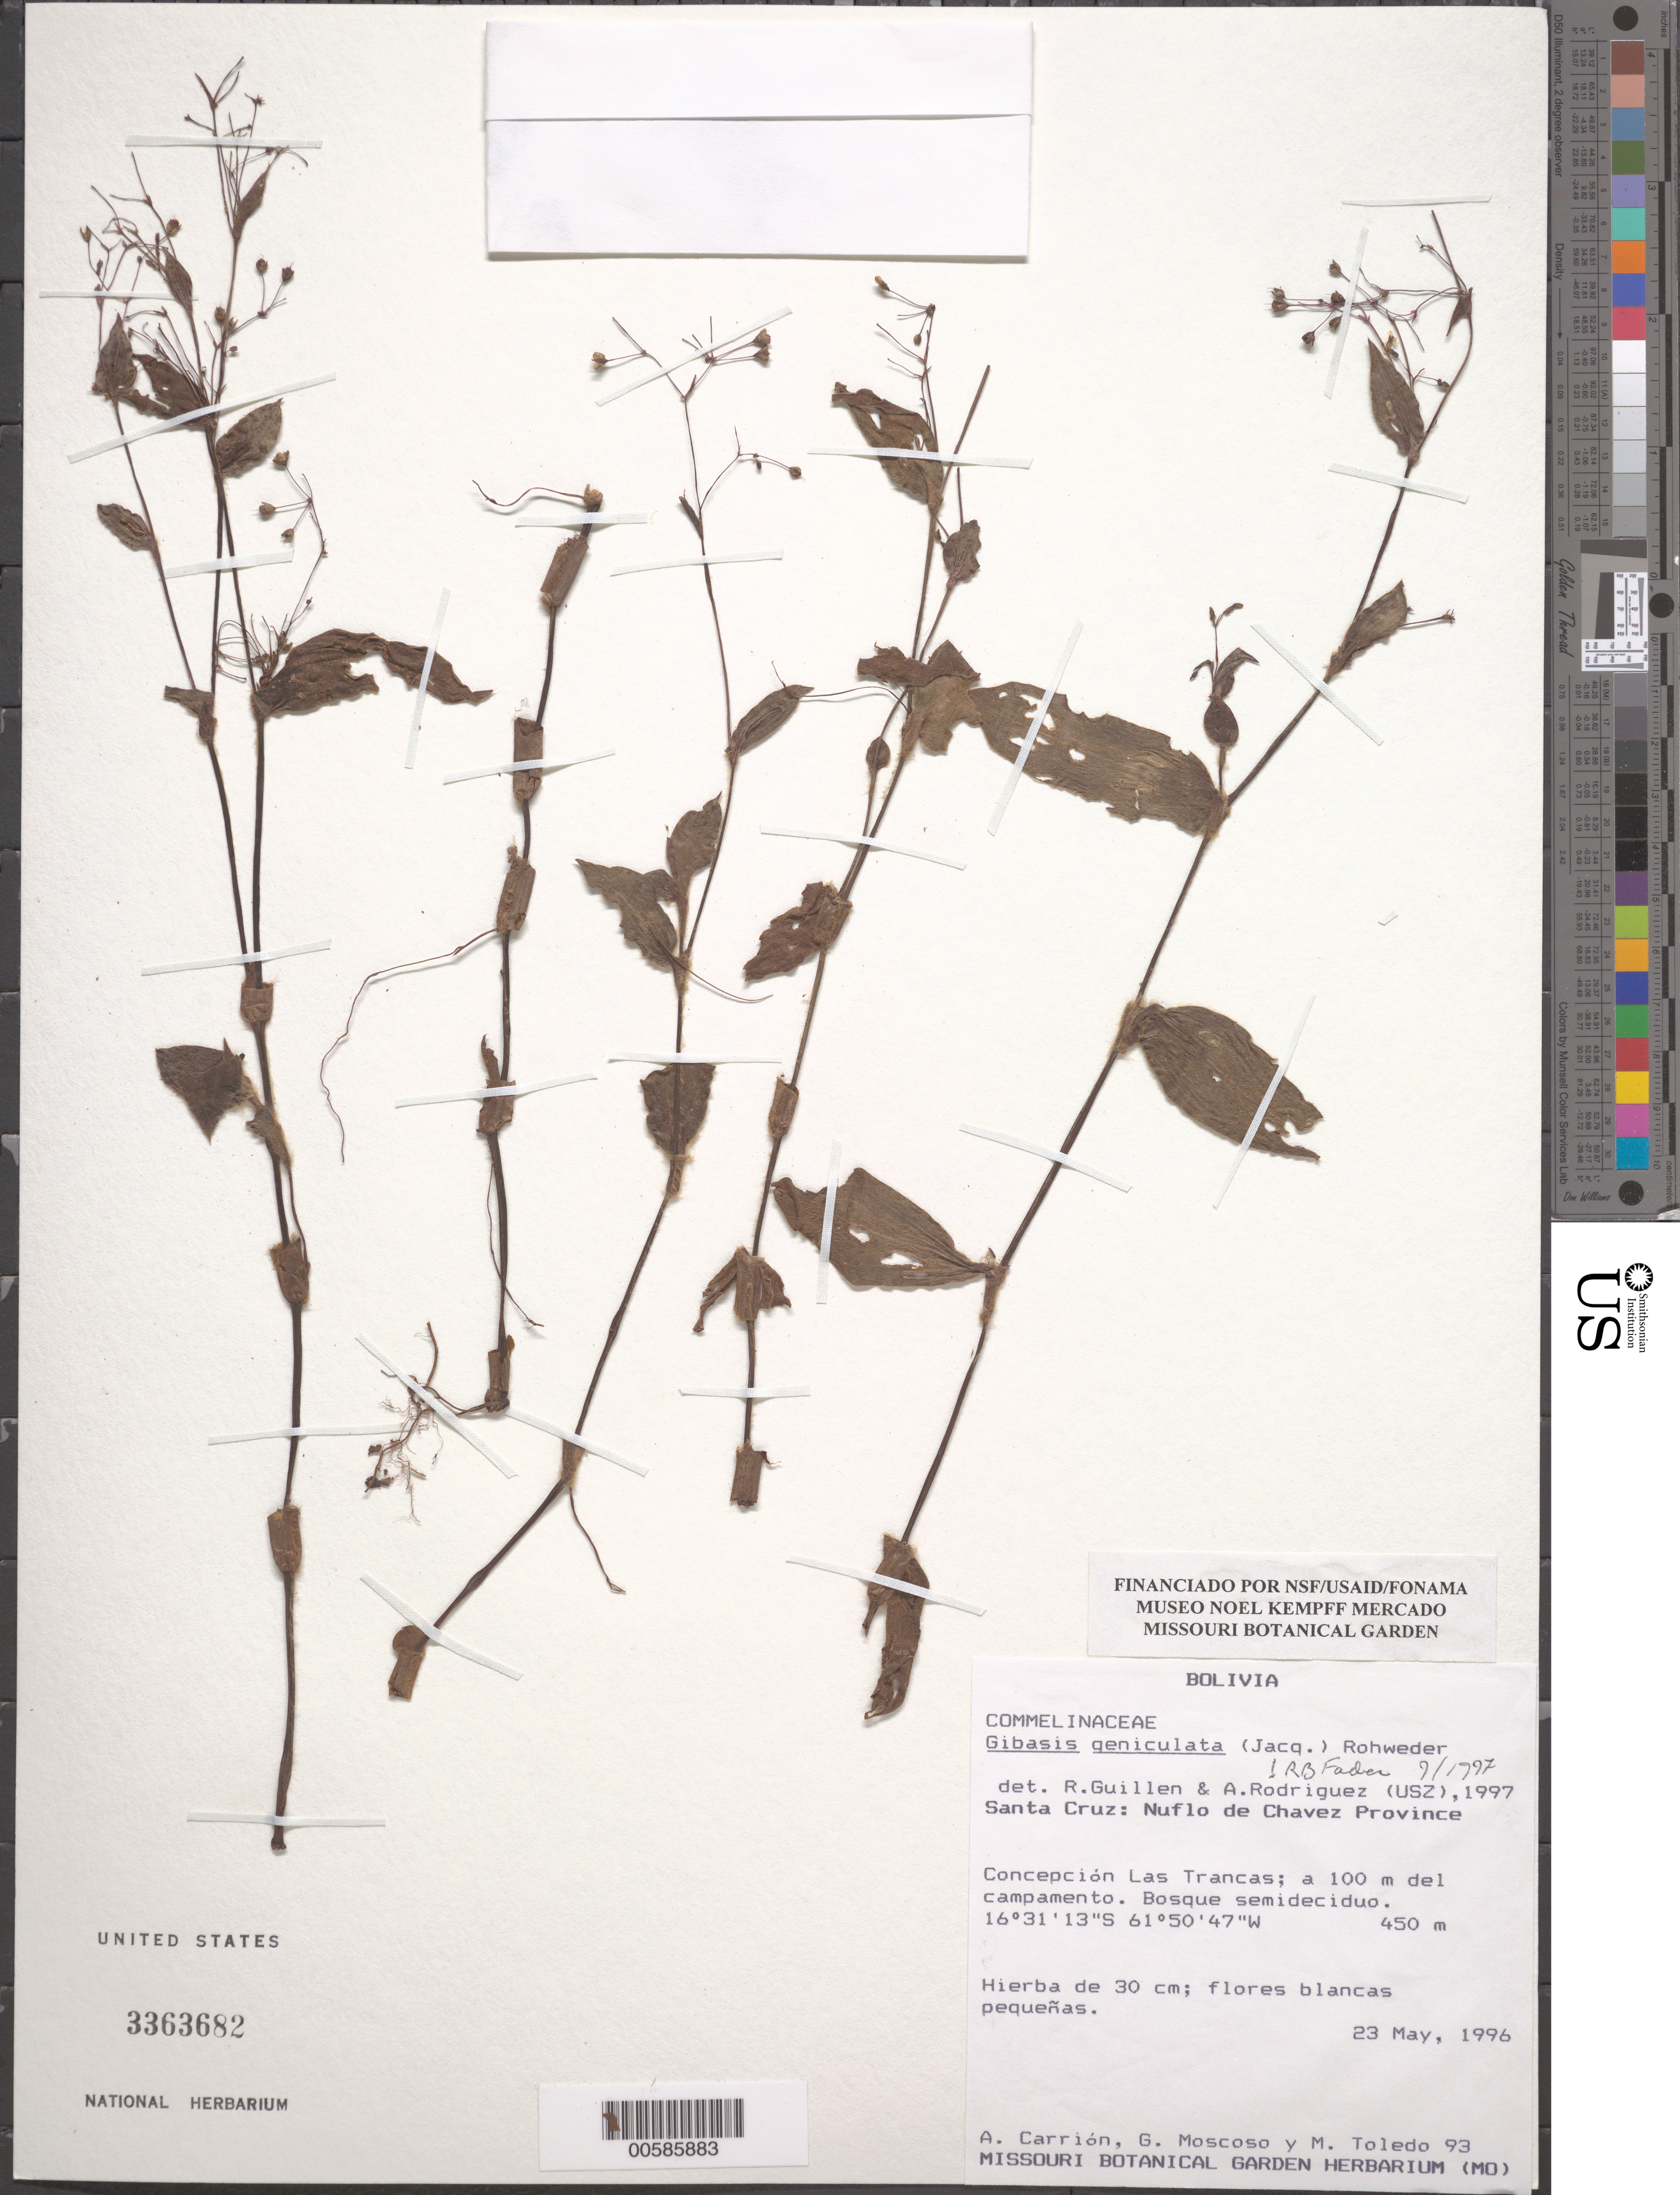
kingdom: Plantae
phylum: Tracheophyta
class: Liliopsida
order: Commelinales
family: Commelinaceae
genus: Gibasis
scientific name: Gibasis geniculata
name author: (Jacq.) Rohweder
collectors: A. Carrion, G. Moscoso & M. Toledo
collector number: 93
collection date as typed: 23 May 1996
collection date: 1996-05-23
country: Bolivia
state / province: Santa Cruz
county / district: Ñuflo de Chávez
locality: Concepcion Las Trancas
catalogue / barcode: US 3363682